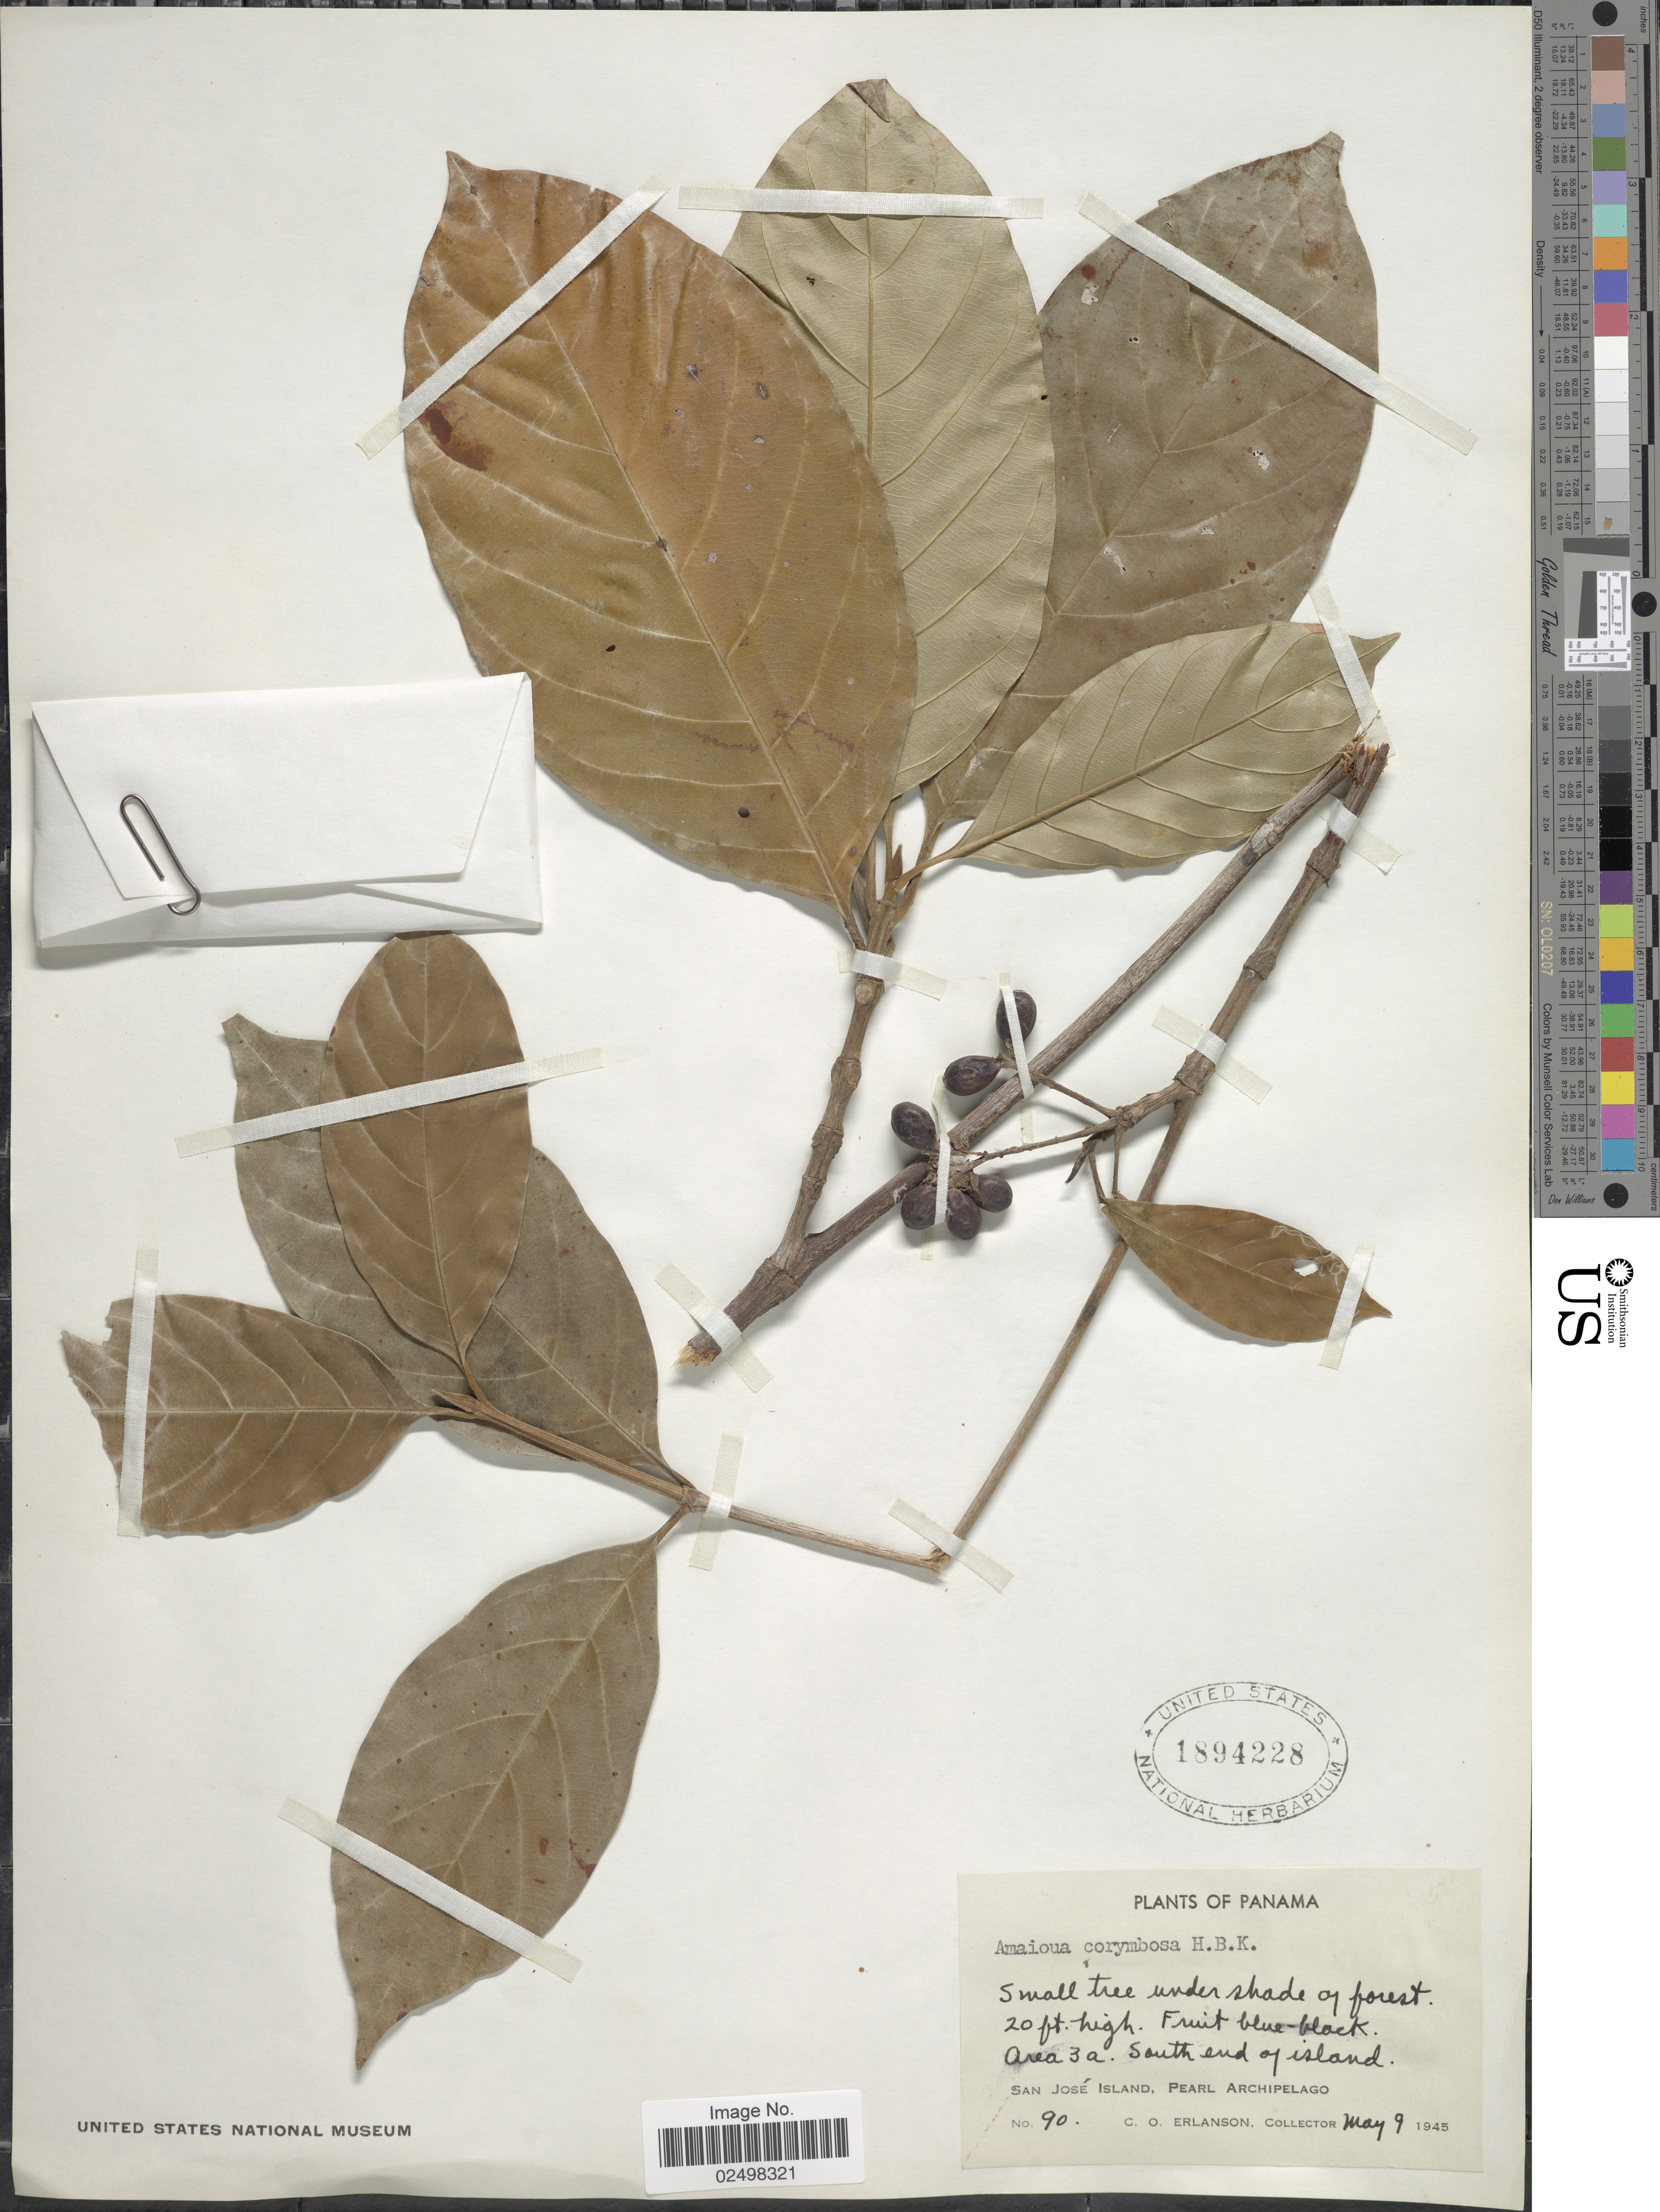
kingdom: Plantae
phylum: Tracheophyta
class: Magnoliopsida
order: Gentianales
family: Rubiaceae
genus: Amaioua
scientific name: Amaioua corymbosa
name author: Kunth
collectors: C. O. Erlanson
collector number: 90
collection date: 1945-05-09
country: Panama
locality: South end of island. San Jose Island. Pearl Archipelago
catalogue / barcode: US 1894228